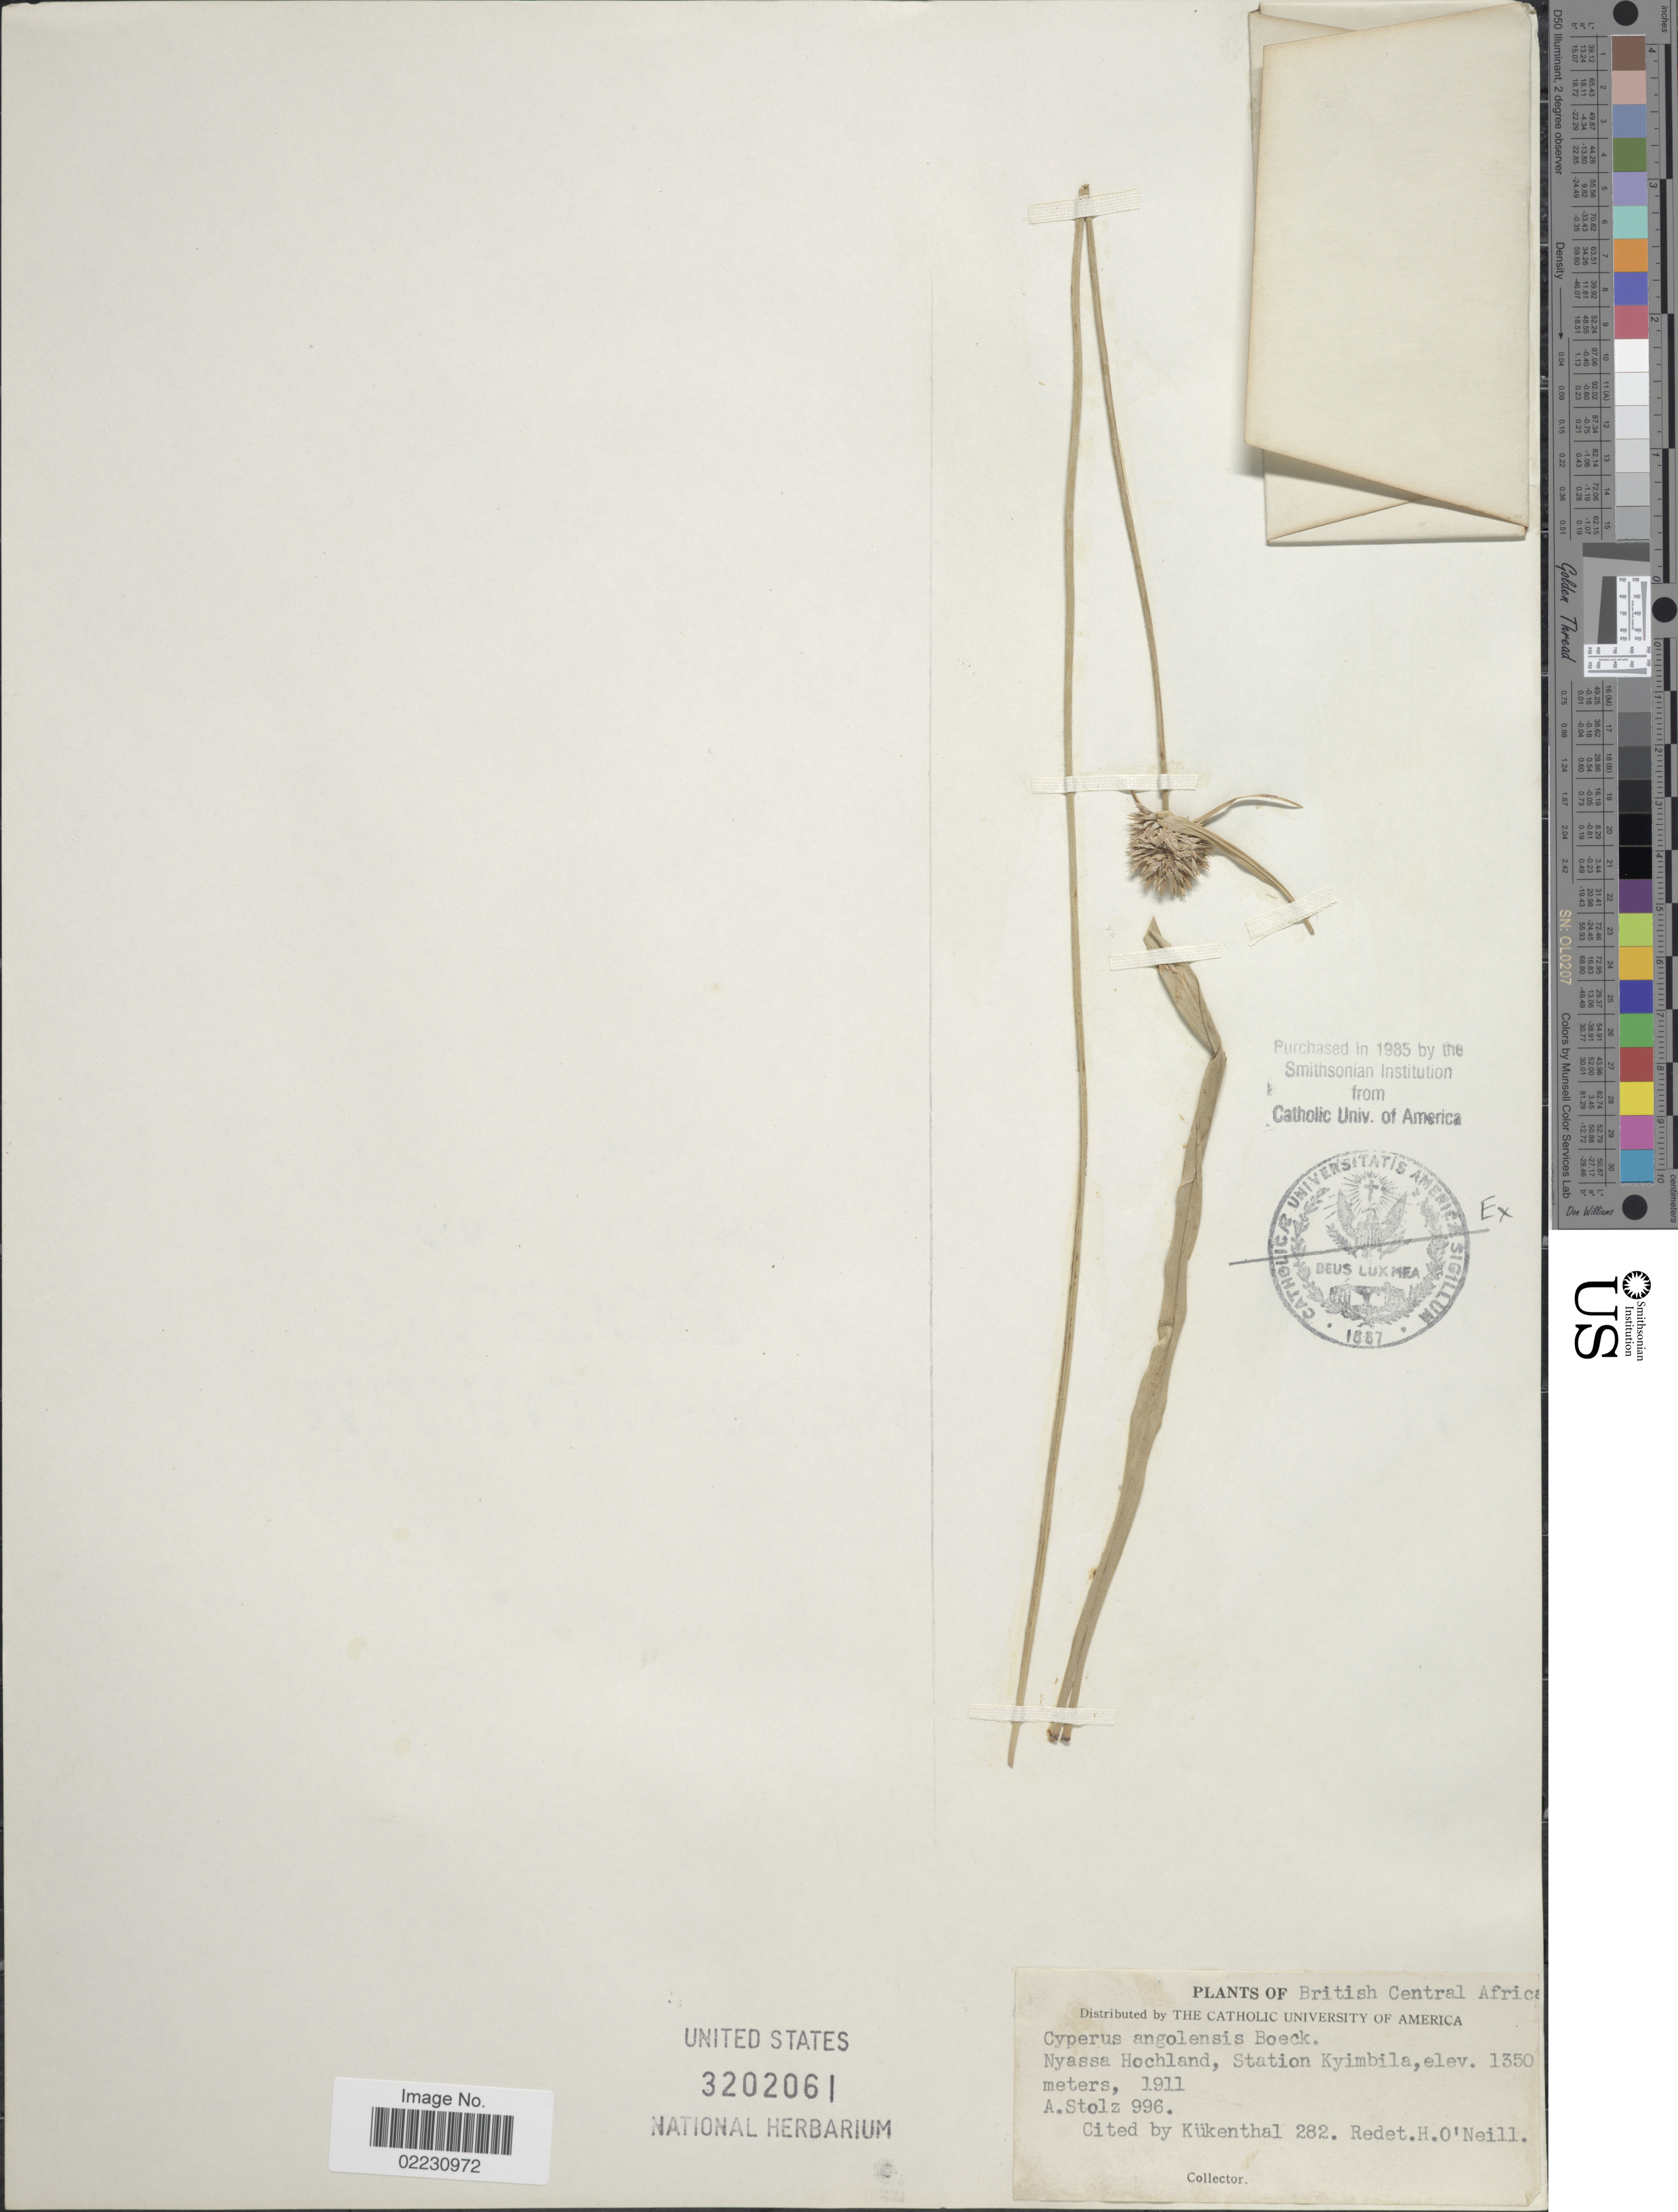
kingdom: Plantae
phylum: Tracheophyta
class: Liliopsida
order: Poales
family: Cyperaceae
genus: Cyperus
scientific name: Cyperus angolensis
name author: Boeckeler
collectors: A. Stolz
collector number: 996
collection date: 1911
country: Malawi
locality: British Central Africa. Nyassa Hochland, Station Kyimbila.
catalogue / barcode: US 3202061